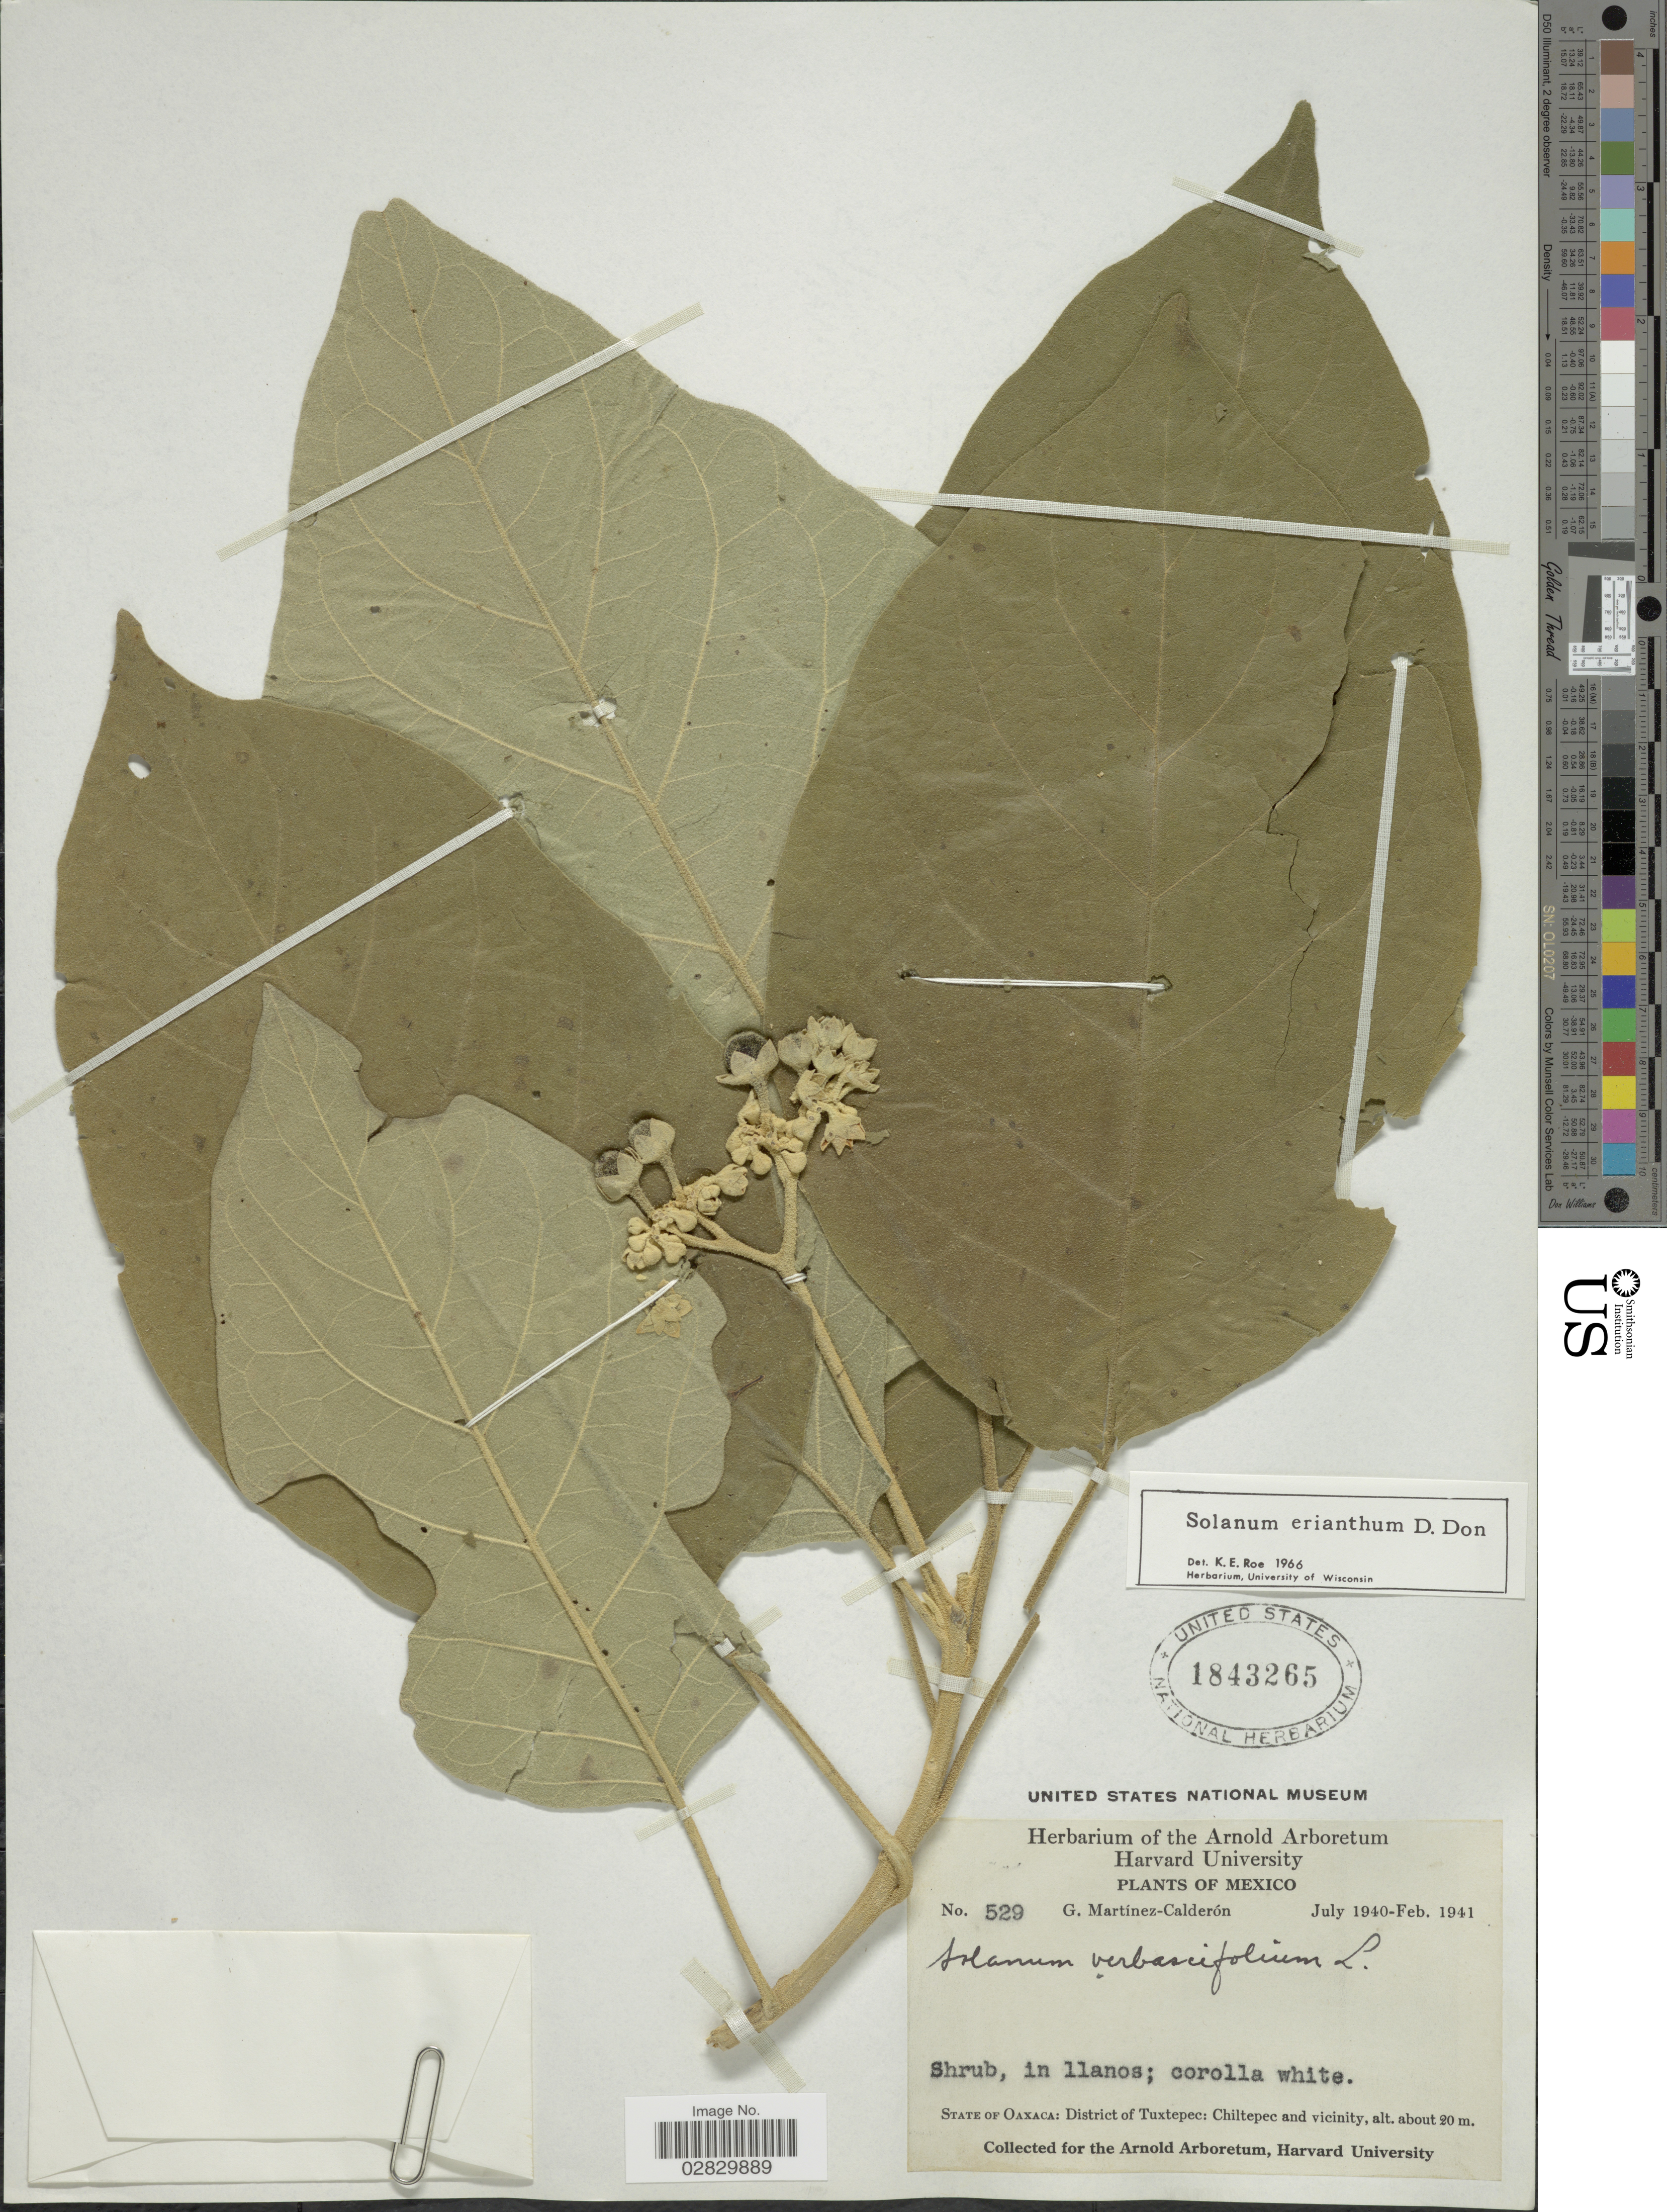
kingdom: Plantae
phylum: Tracheophyta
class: Magnoliopsida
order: Solanales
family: Solanaceae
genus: Solanum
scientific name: Solanum erianthum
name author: D. Don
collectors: G. Martínez Calderón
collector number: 529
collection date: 1940-07/1941-02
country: Mexico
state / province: Oaxaca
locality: District of Tuxtepec: Chiltepec and vicinity.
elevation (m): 20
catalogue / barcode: US 1843265